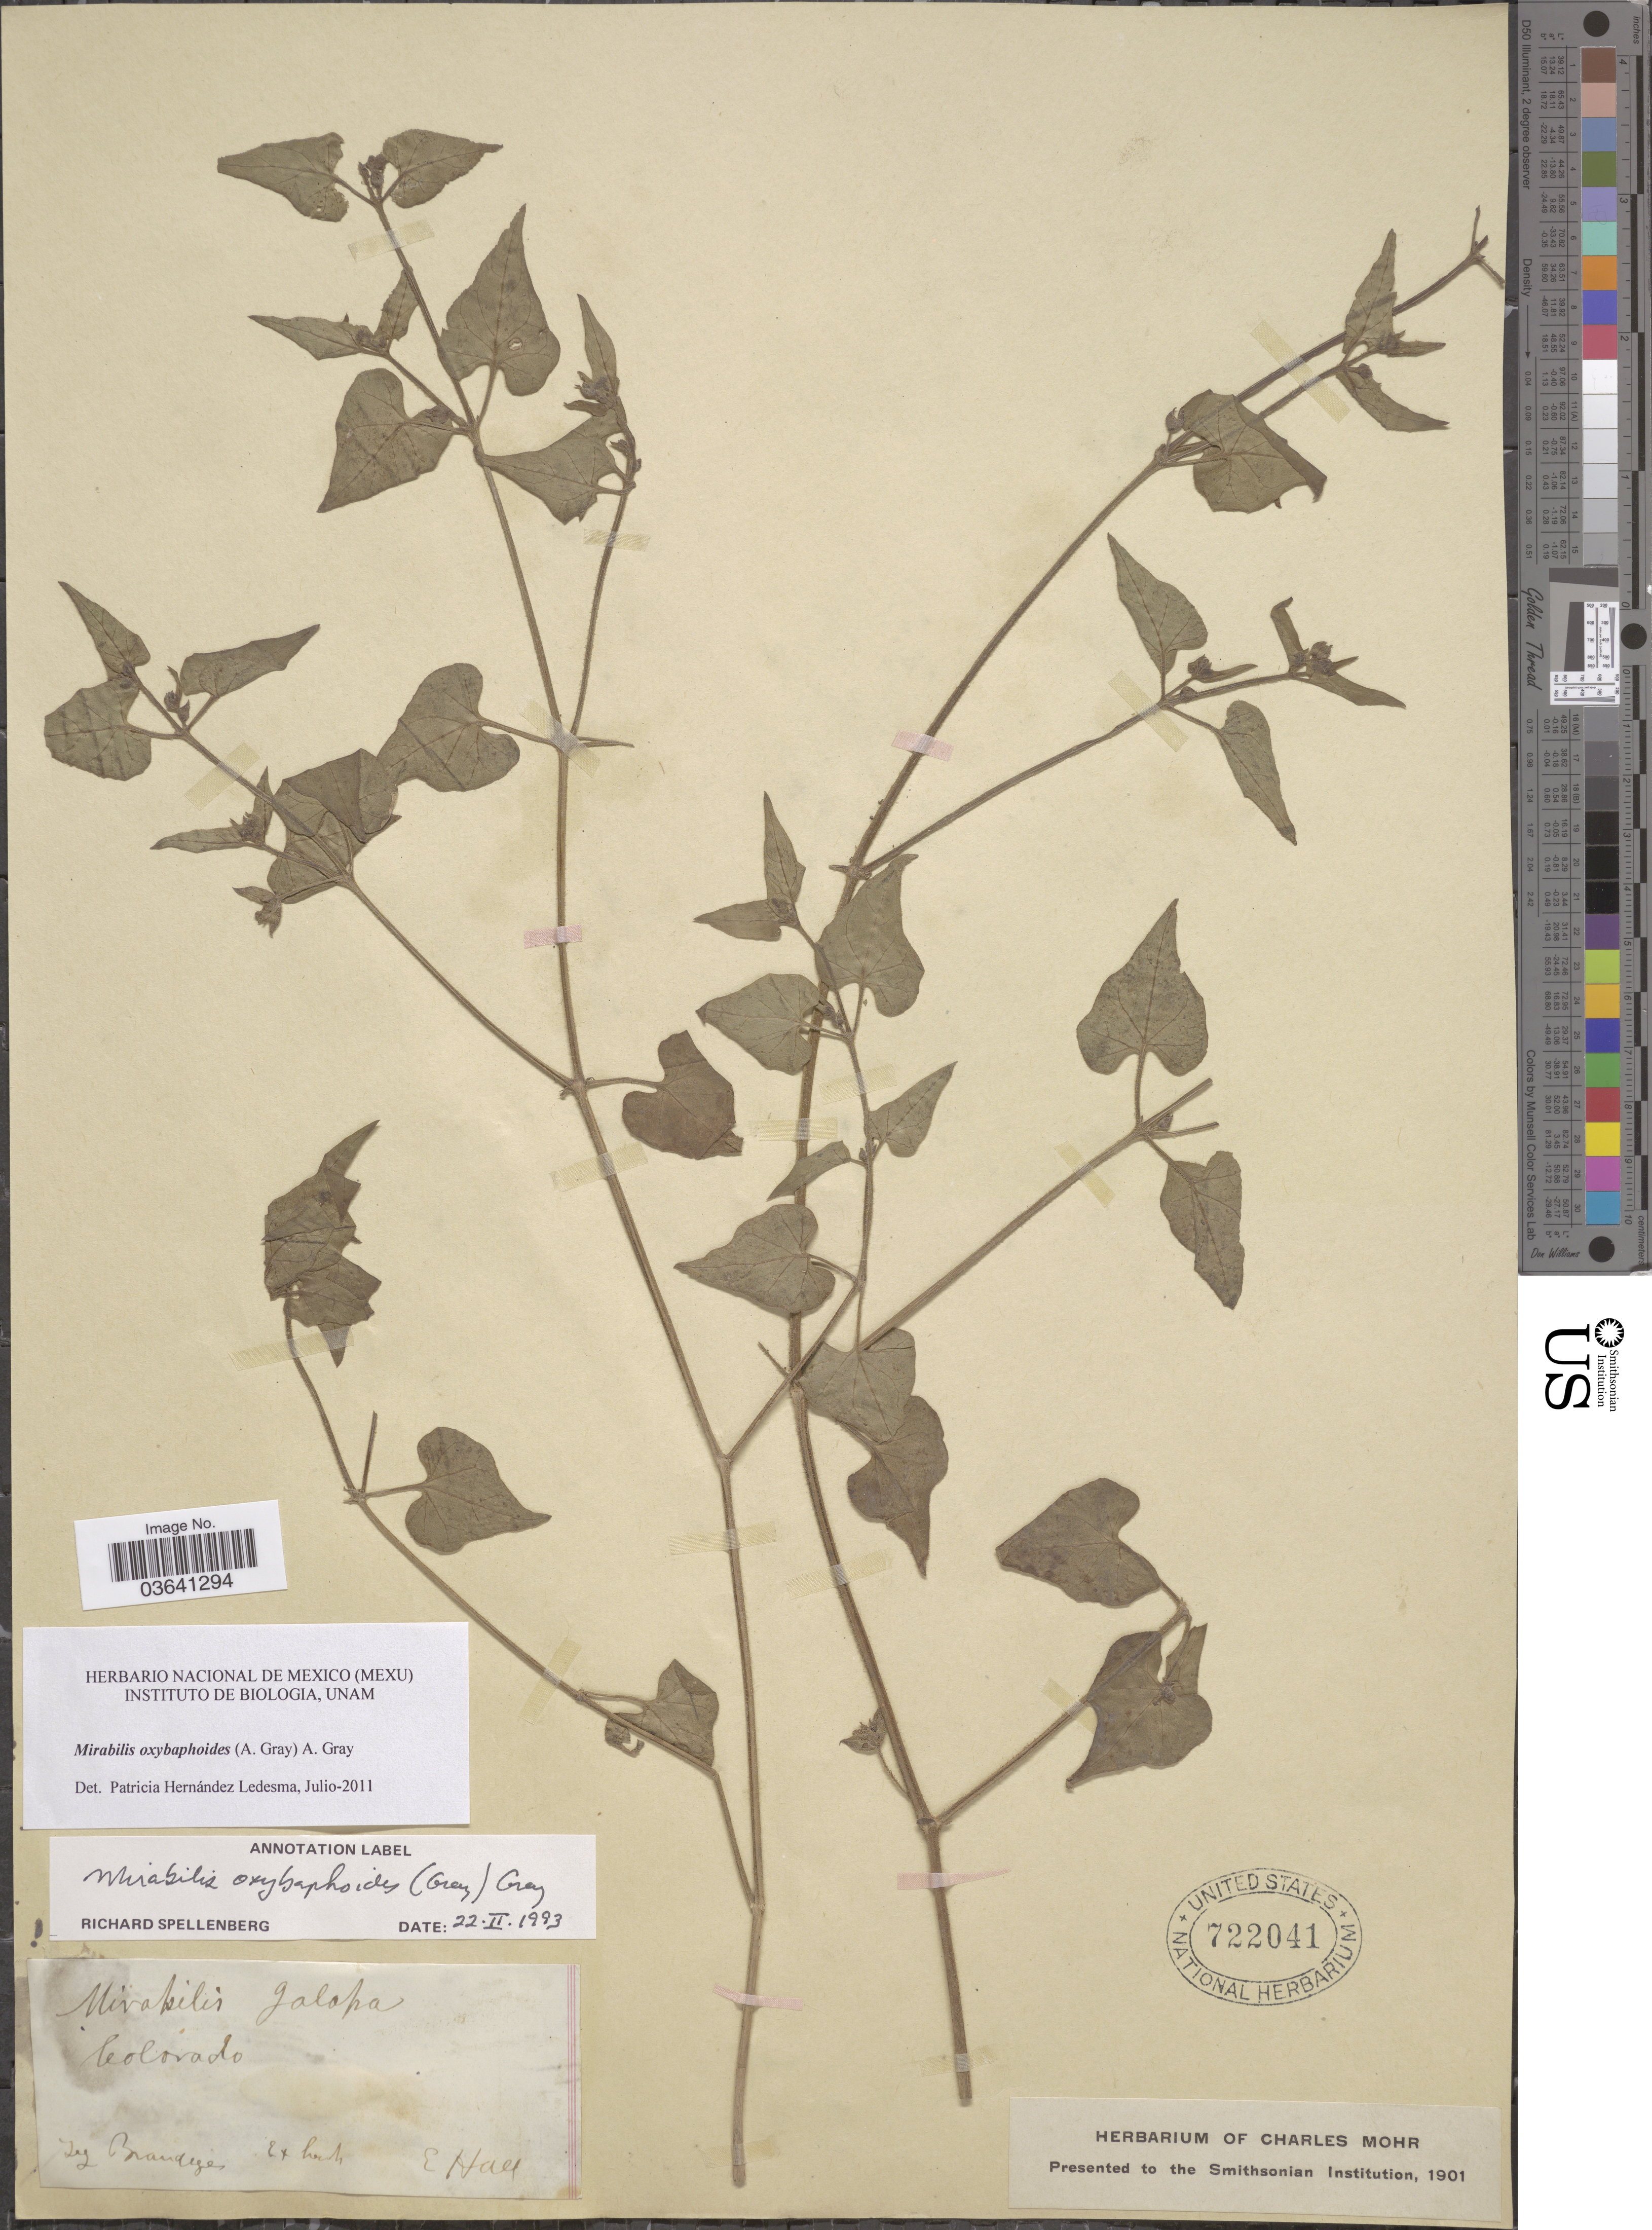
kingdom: Plantae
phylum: Tracheophyta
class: Magnoliopsida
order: Caryophyllales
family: Nyctaginaceae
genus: Mirabilis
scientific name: Mirabilis oxybaphoides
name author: (A. Gray) A. Gray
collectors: -- Brandegee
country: United States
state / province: Colorado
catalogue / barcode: US 722041